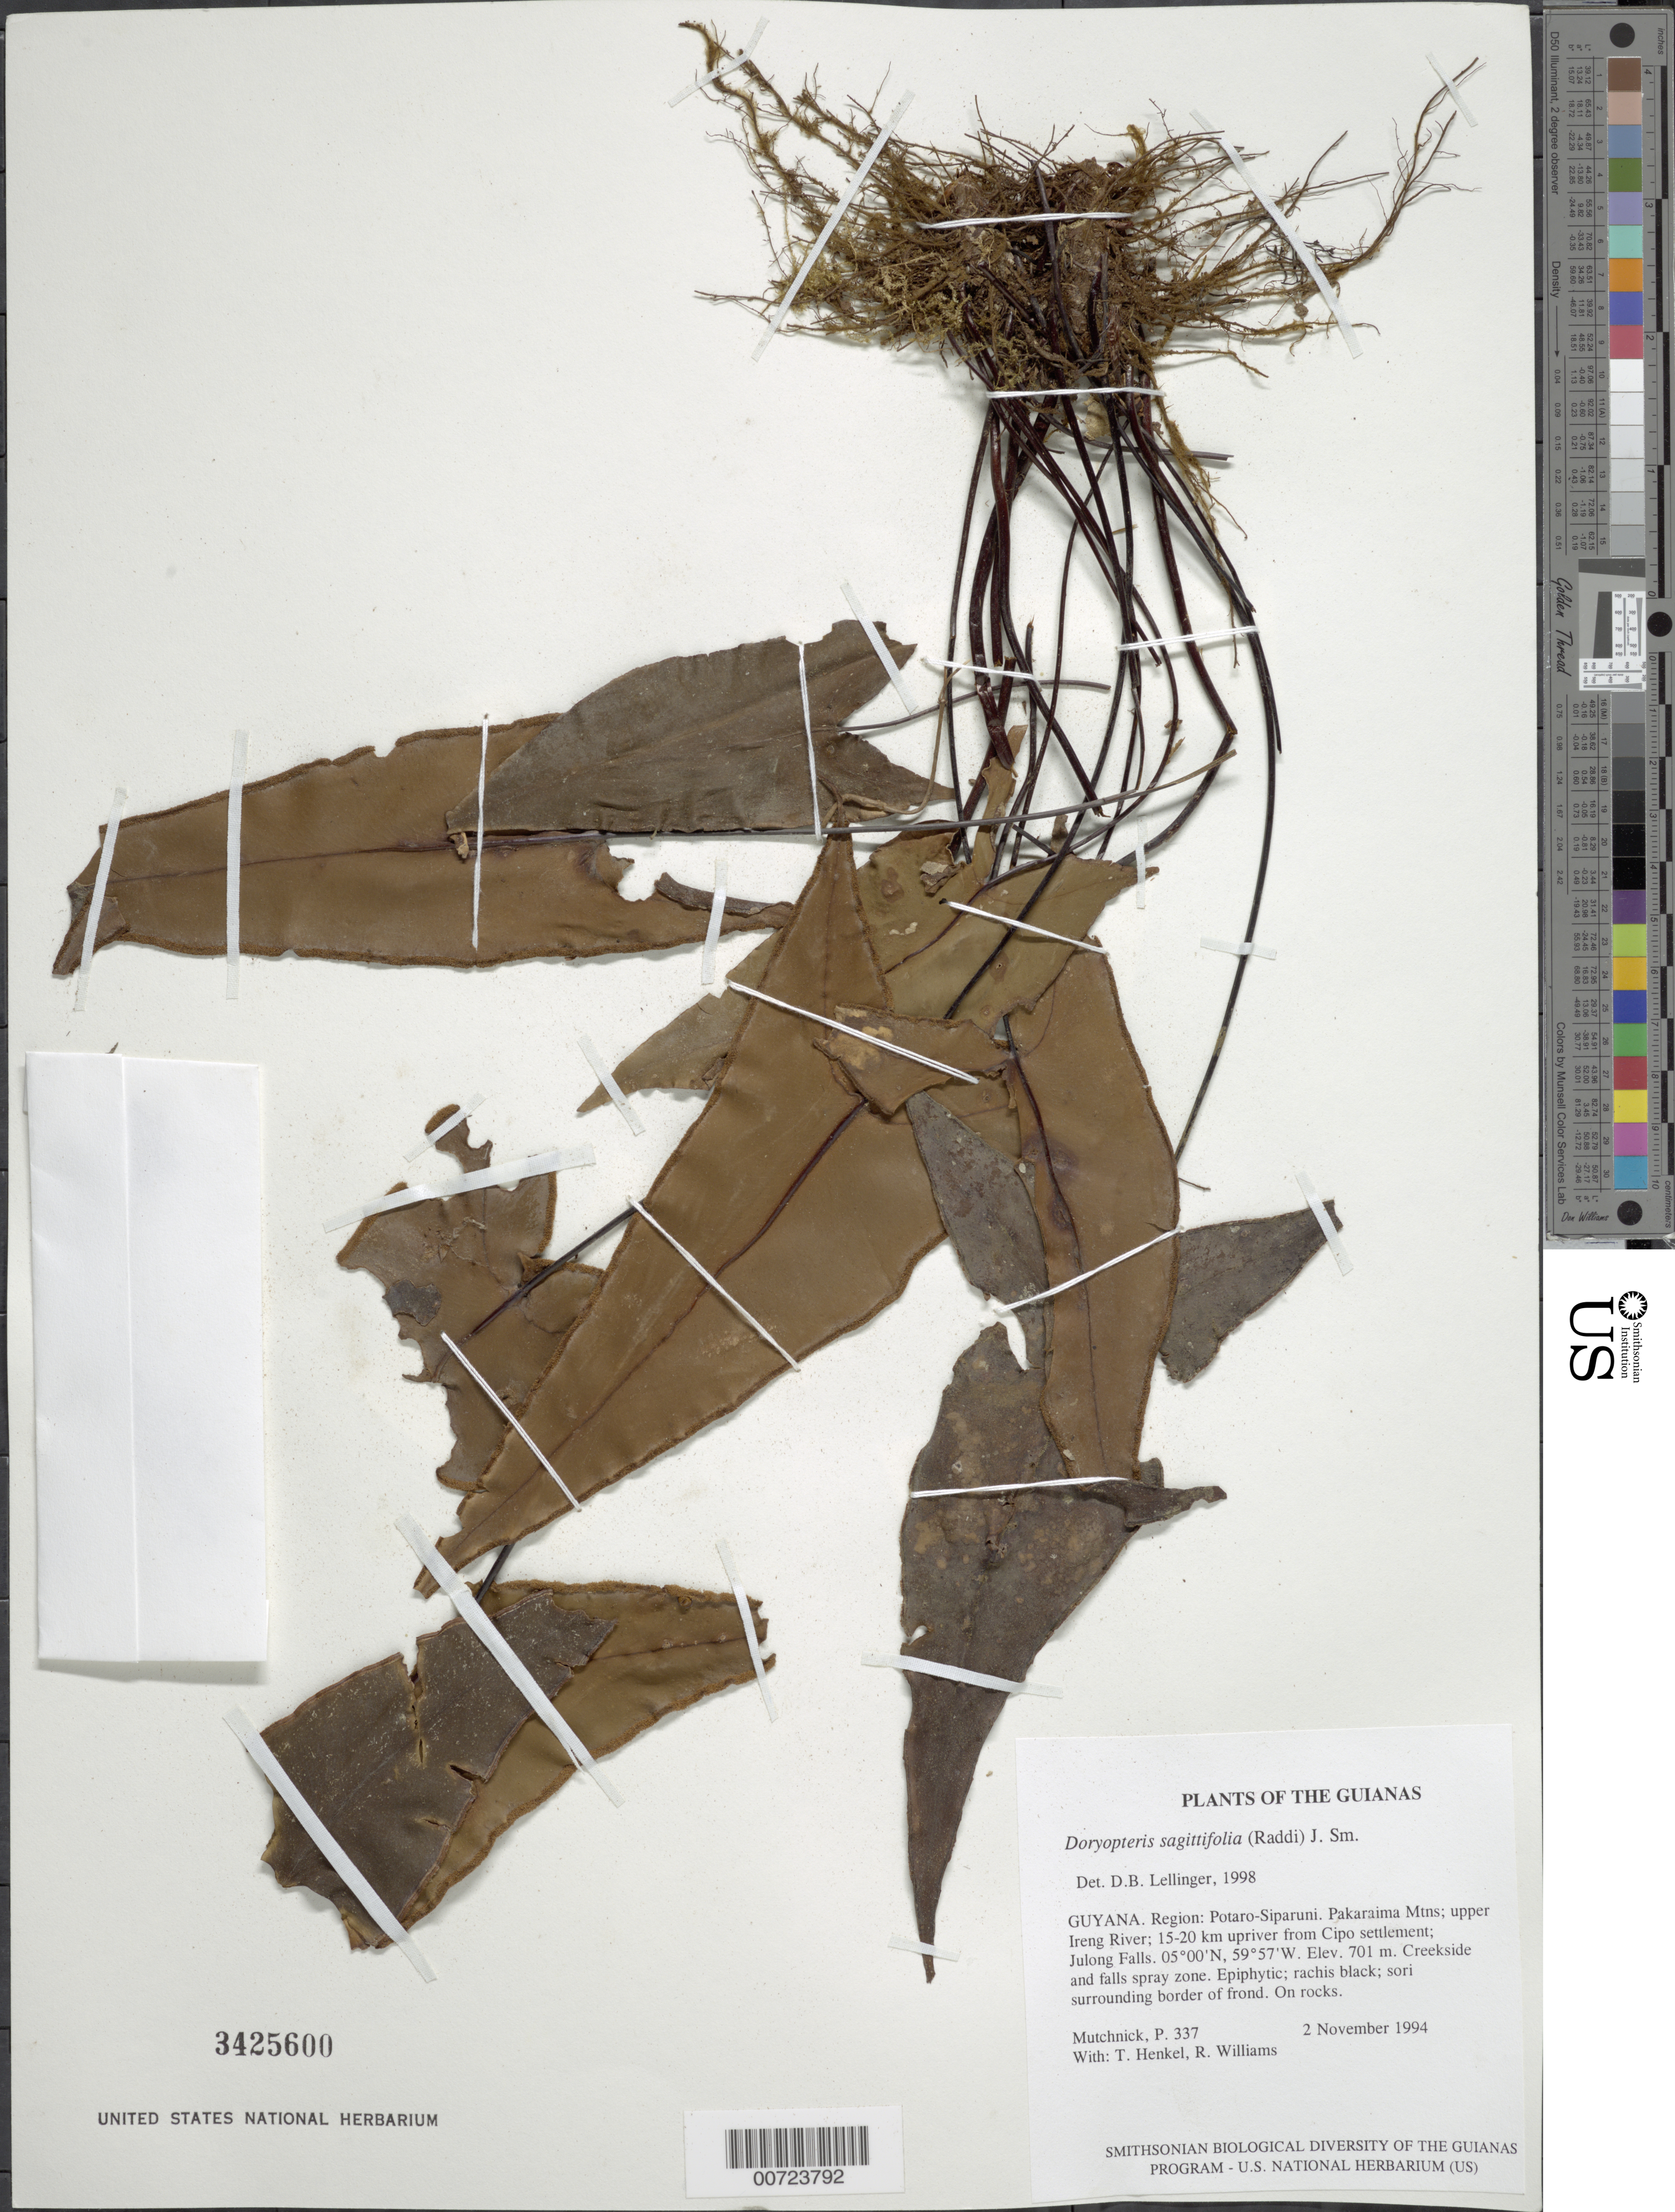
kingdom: Plantae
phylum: Tracheophyta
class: Polypodiopsida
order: Polypodiales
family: Pteridaceae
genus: Doryopteris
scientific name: Doryopteris sagittifolia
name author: J. Sm.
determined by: Lellinger, David B., (BOT), Smithsonian Institution - National Museum of Natural History (UNITED STATES)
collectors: P. Mutchnick, T. Henkel & R. Williams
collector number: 337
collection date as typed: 2 November 1994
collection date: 1994-11-02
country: Guyana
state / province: Potaro-Siparuni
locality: Pakaraima Mtns; upper Ireng River; 15-20 km upriver from Cipo settlement; Julong Falls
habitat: Creekside and falls spray zone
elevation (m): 701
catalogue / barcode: US 3425600